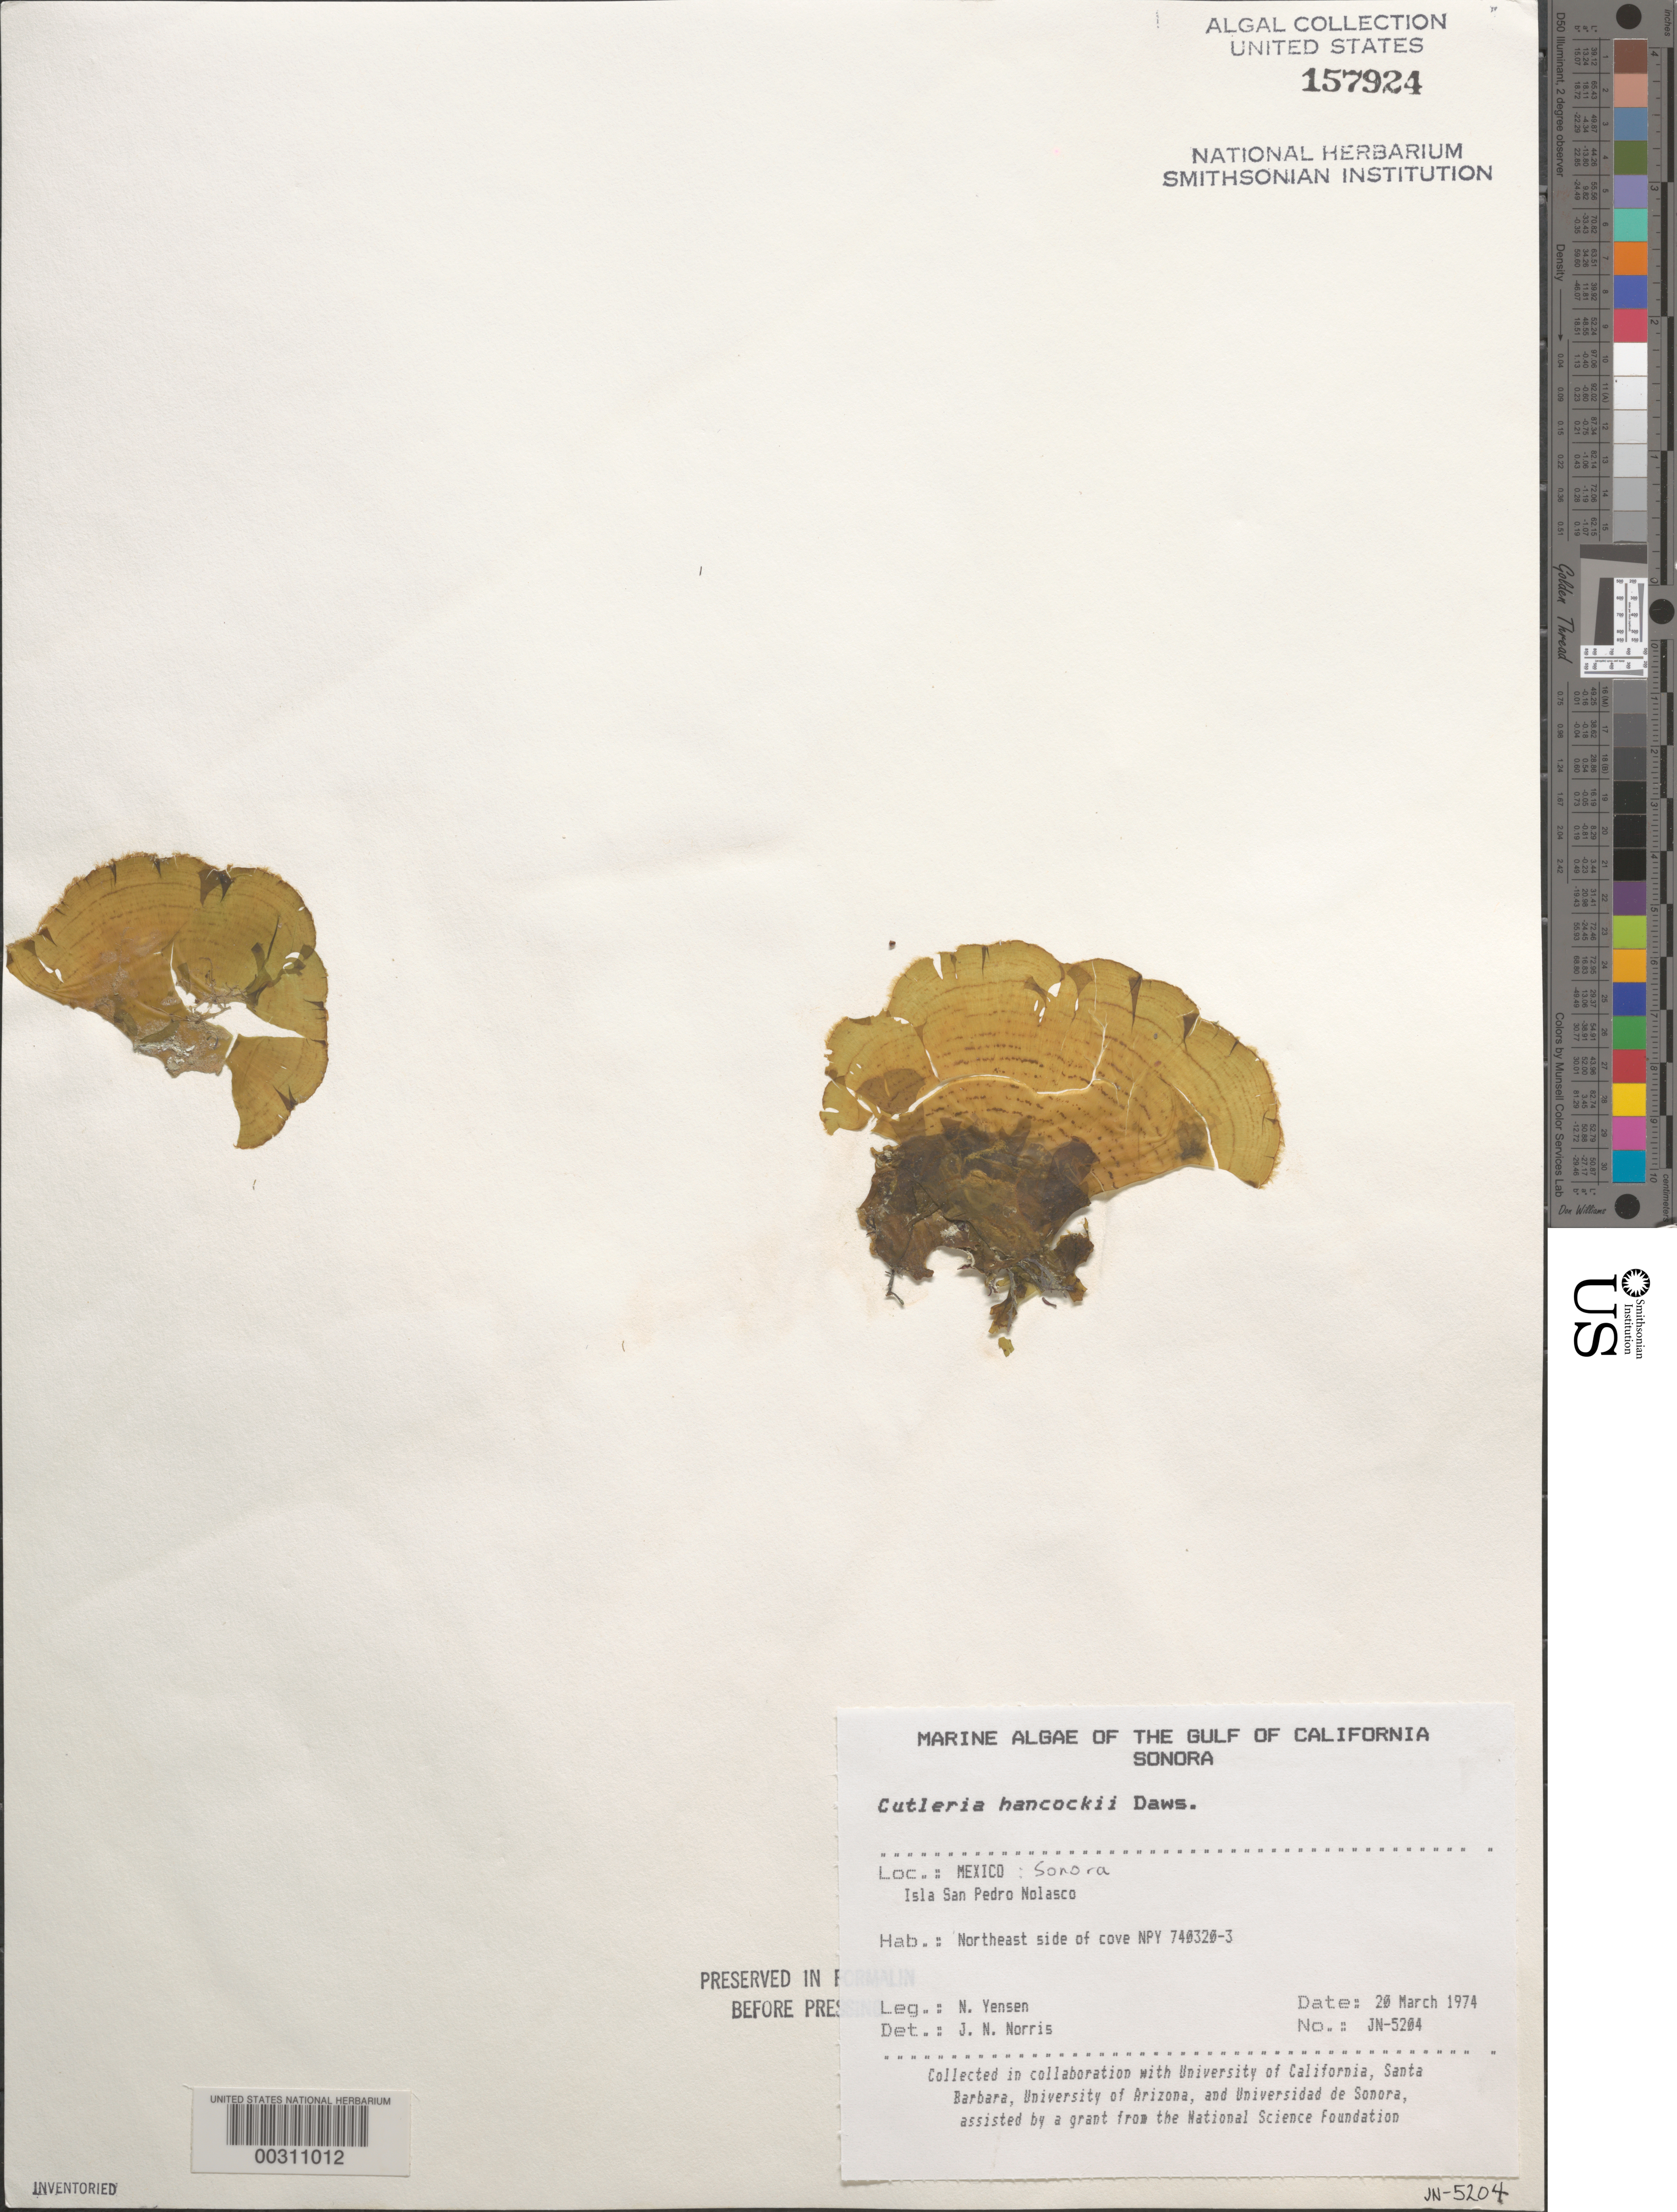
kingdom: Chromista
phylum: Ochrophyta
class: Phaeophyceae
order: Cutleriales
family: Cutleriaceae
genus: Cutleria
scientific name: Cutleria hancockii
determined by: Norris, James N.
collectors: N. Yensen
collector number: Jn-5204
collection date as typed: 20 Mar 1974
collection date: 1974-03-20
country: Mexico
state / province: Sonora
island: Isla San Pedro Nolasco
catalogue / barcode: US 157924